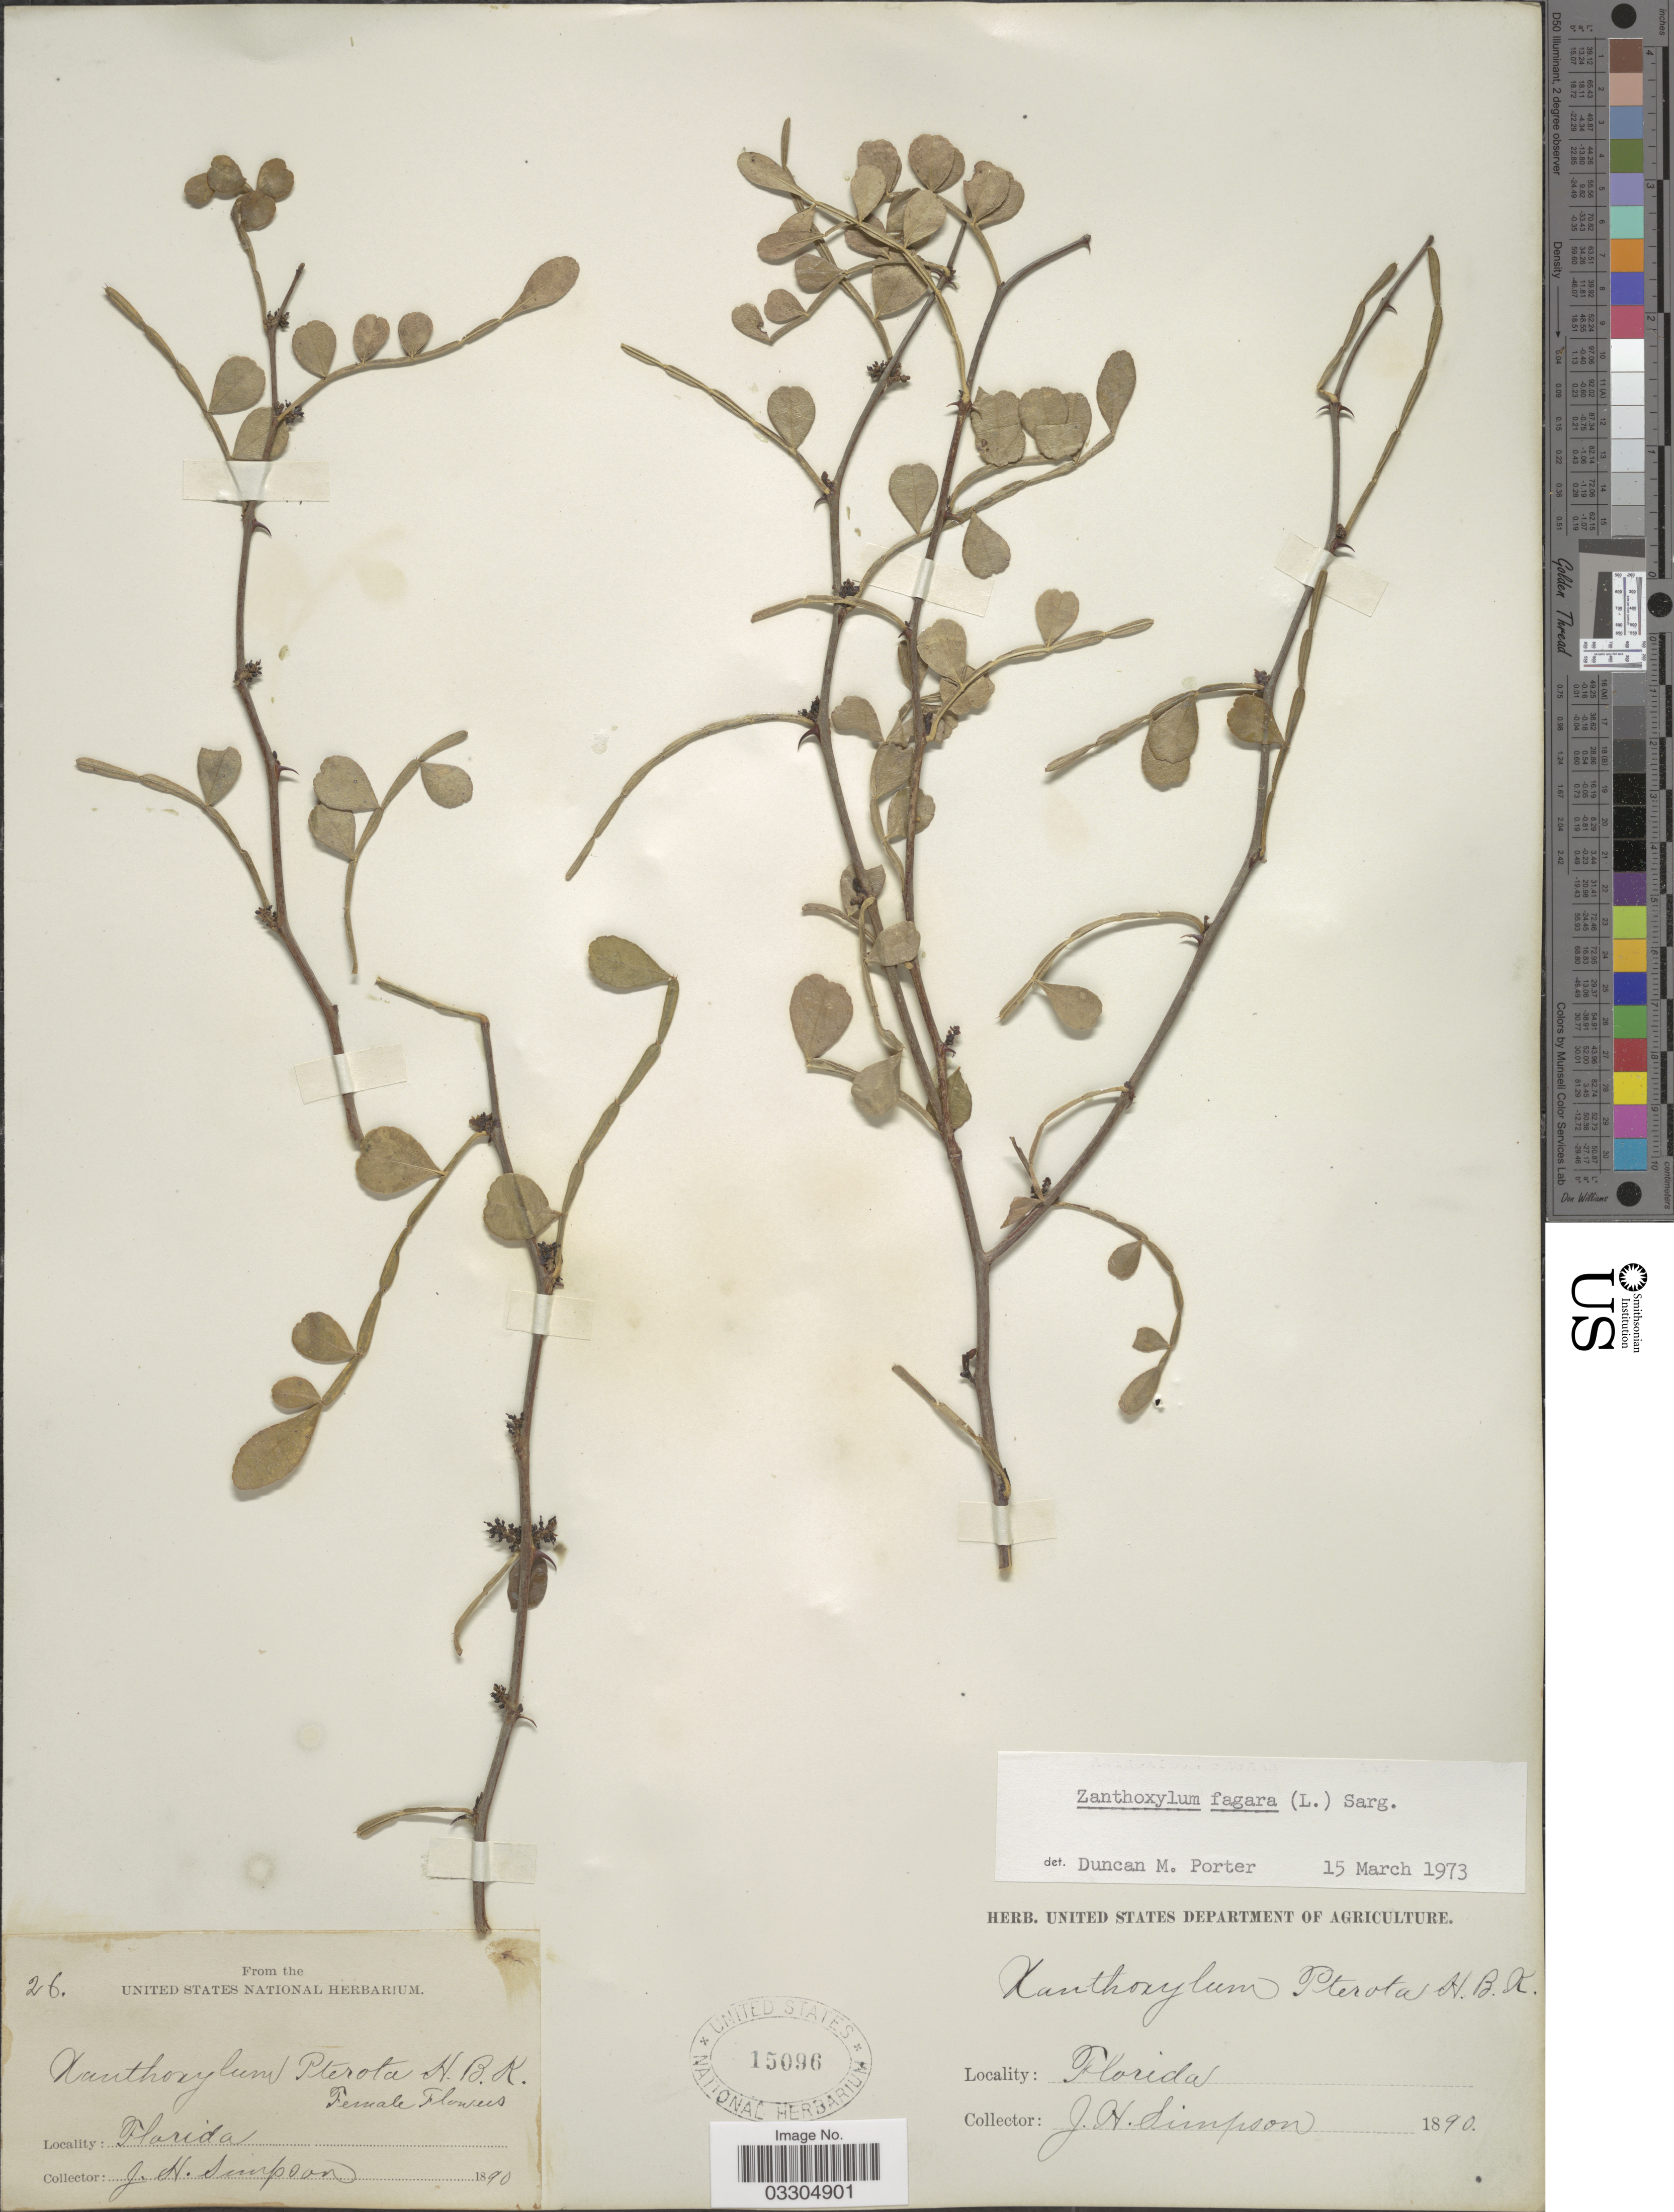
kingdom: Plantae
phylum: Tracheophyta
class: Magnoliopsida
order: Sapindales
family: Rutaceae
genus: Zanthoxylum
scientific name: Zanthoxylum fagara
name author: (L.) Sarg.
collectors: J. H. Simpson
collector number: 26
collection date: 1890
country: United States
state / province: Florida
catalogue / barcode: US 15096